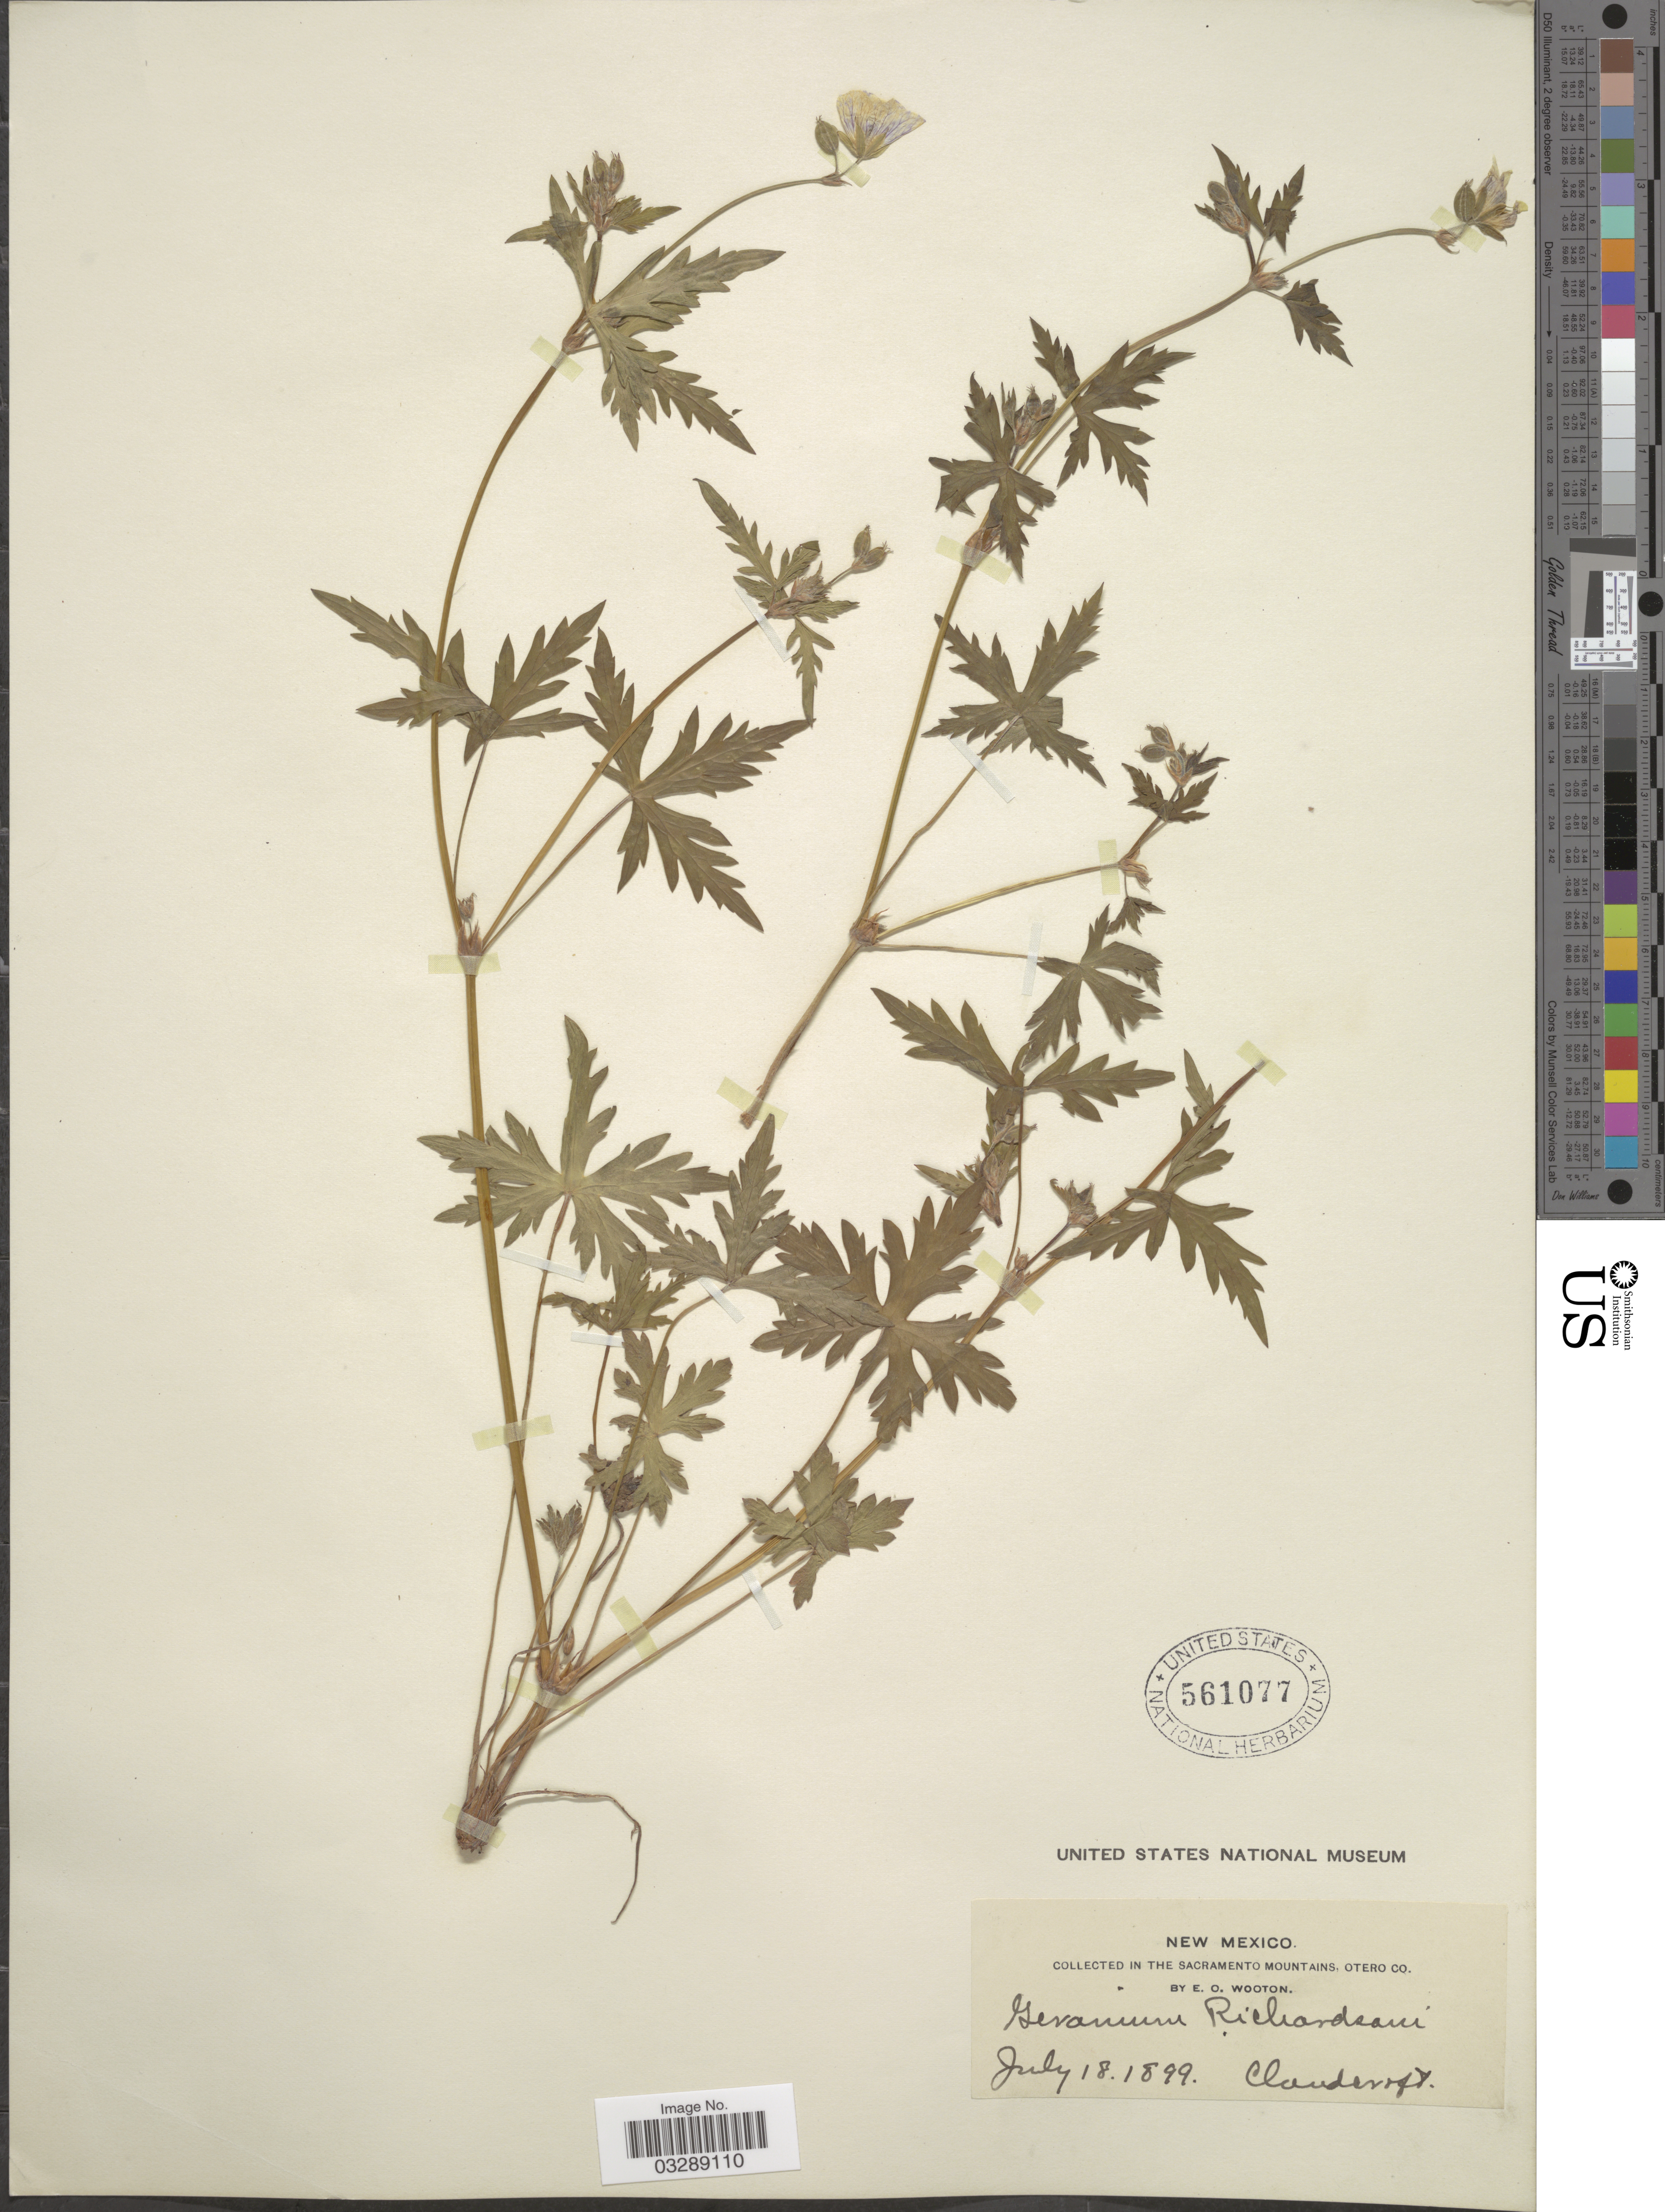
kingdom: Plantae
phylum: Tracheophyta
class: Magnoliopsida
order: Geraniales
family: Geraniaceae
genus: Geranium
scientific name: Geranium richardsonii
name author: Fisch. & Trautv.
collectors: E. O. Wooton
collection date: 1899-07-18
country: United States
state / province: New Mexico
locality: In the Sacramento Mountains, Otero Co. Cloudcroft.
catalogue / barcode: US 561077